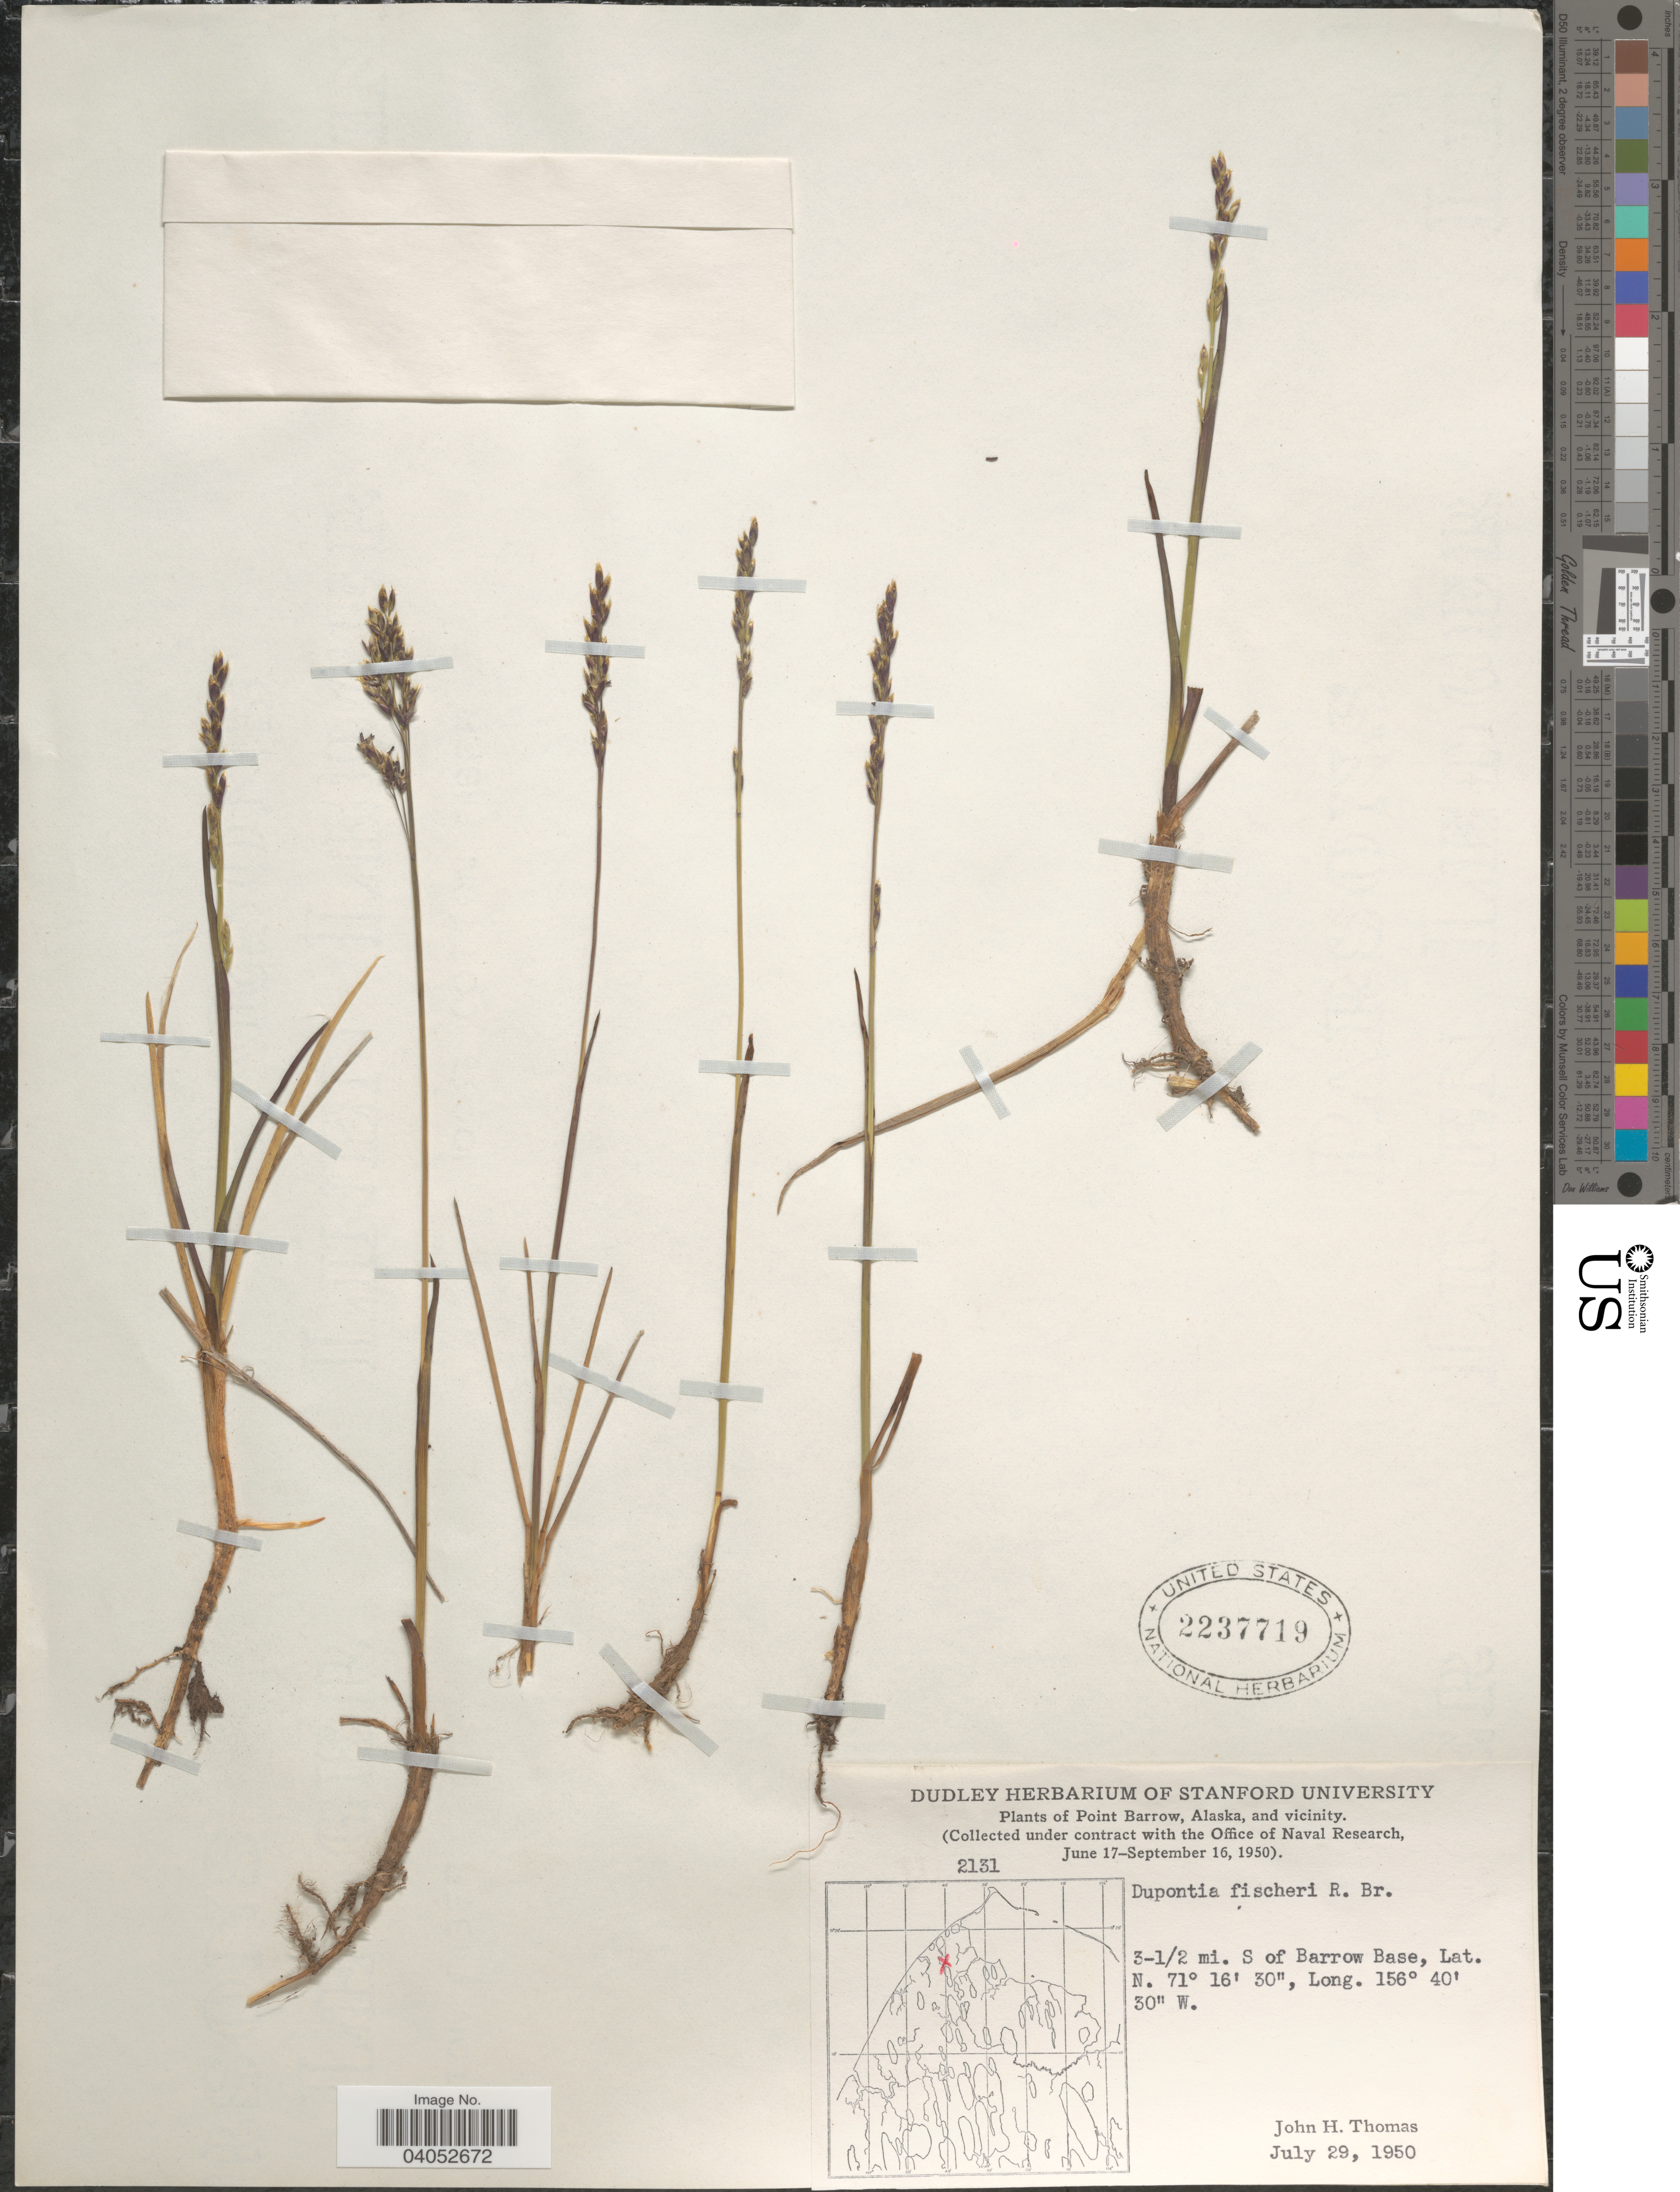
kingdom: Plantae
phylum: Tracheophyta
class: Liliopsida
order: Poales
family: Poaceae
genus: Dupontia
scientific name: Dupontia micrantha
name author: Holm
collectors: J. H. Thomas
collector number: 2131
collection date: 1950-07-29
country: United States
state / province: Alaska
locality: Point Barrow and vicinity. 3-1/2 mi. S of Barrow Base.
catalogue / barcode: US 2237719